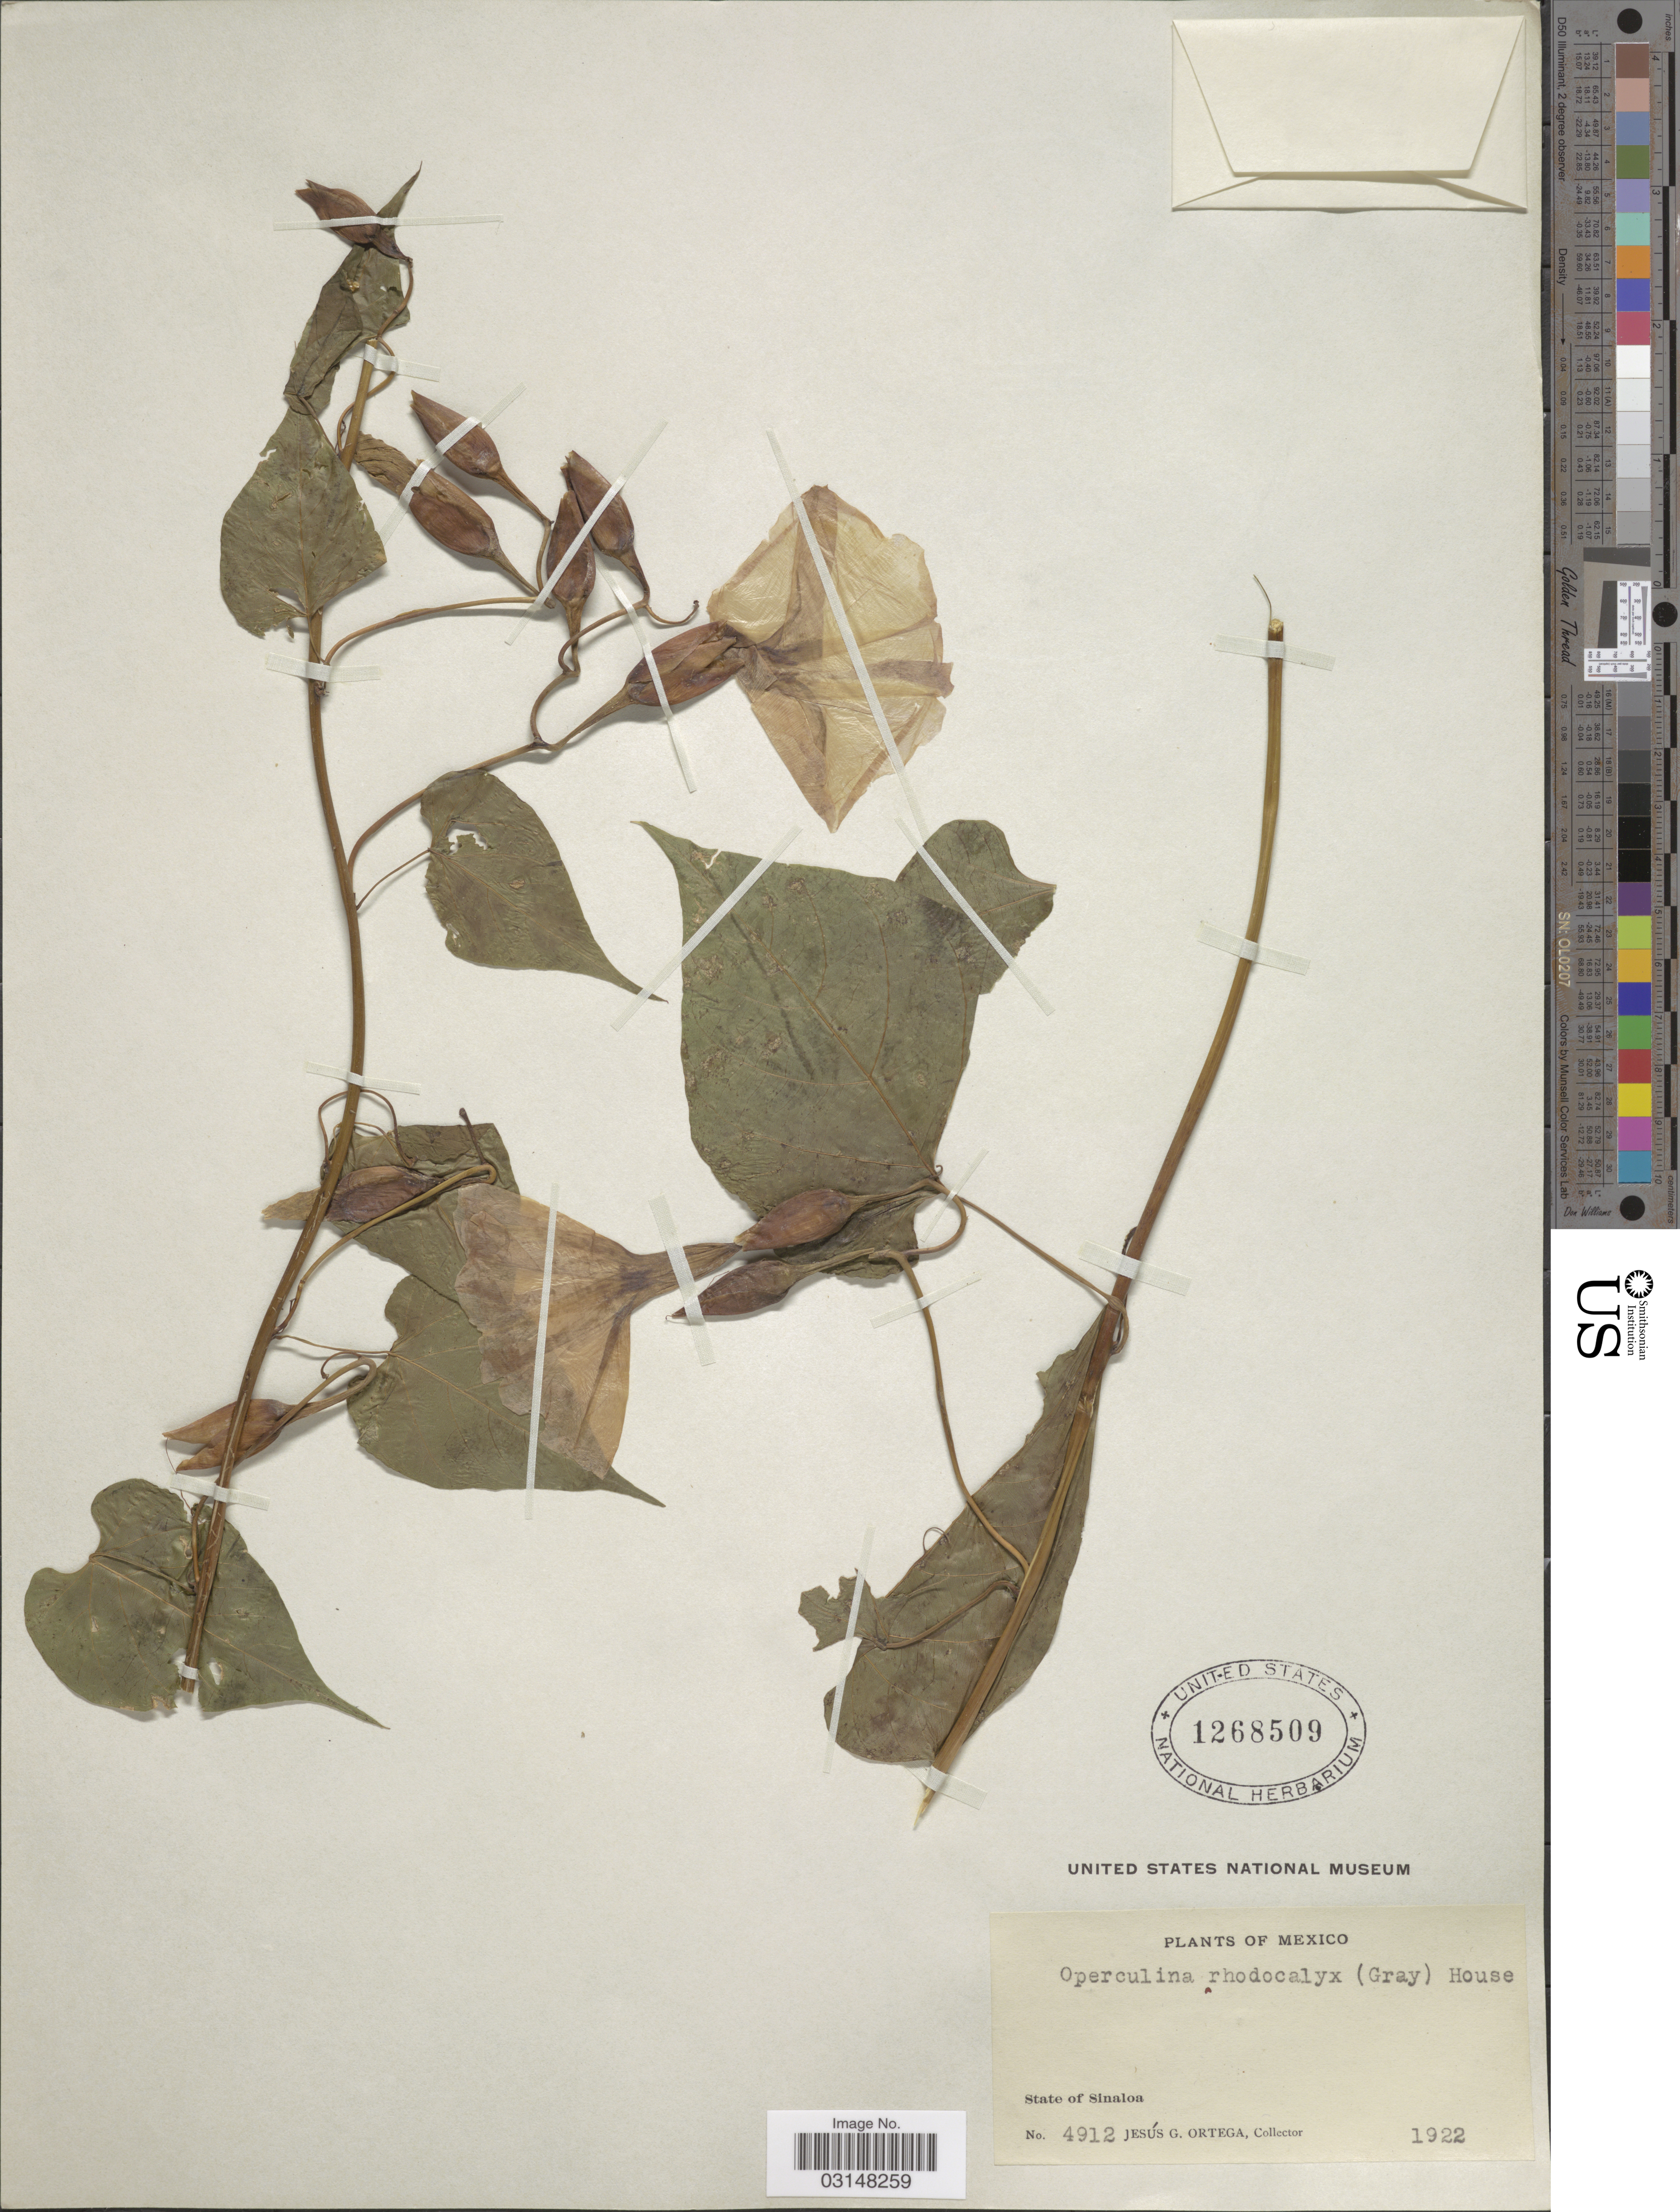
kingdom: Plantae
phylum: Tracheophyta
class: Magnoliopsida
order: Solanales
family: Convolvulaceae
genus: Operculina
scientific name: Operculina pteripes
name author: (G. Don) O'Donell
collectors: J. Ortega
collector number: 4912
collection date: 1922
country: Mexico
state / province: Sinaloa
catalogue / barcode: US 1268509